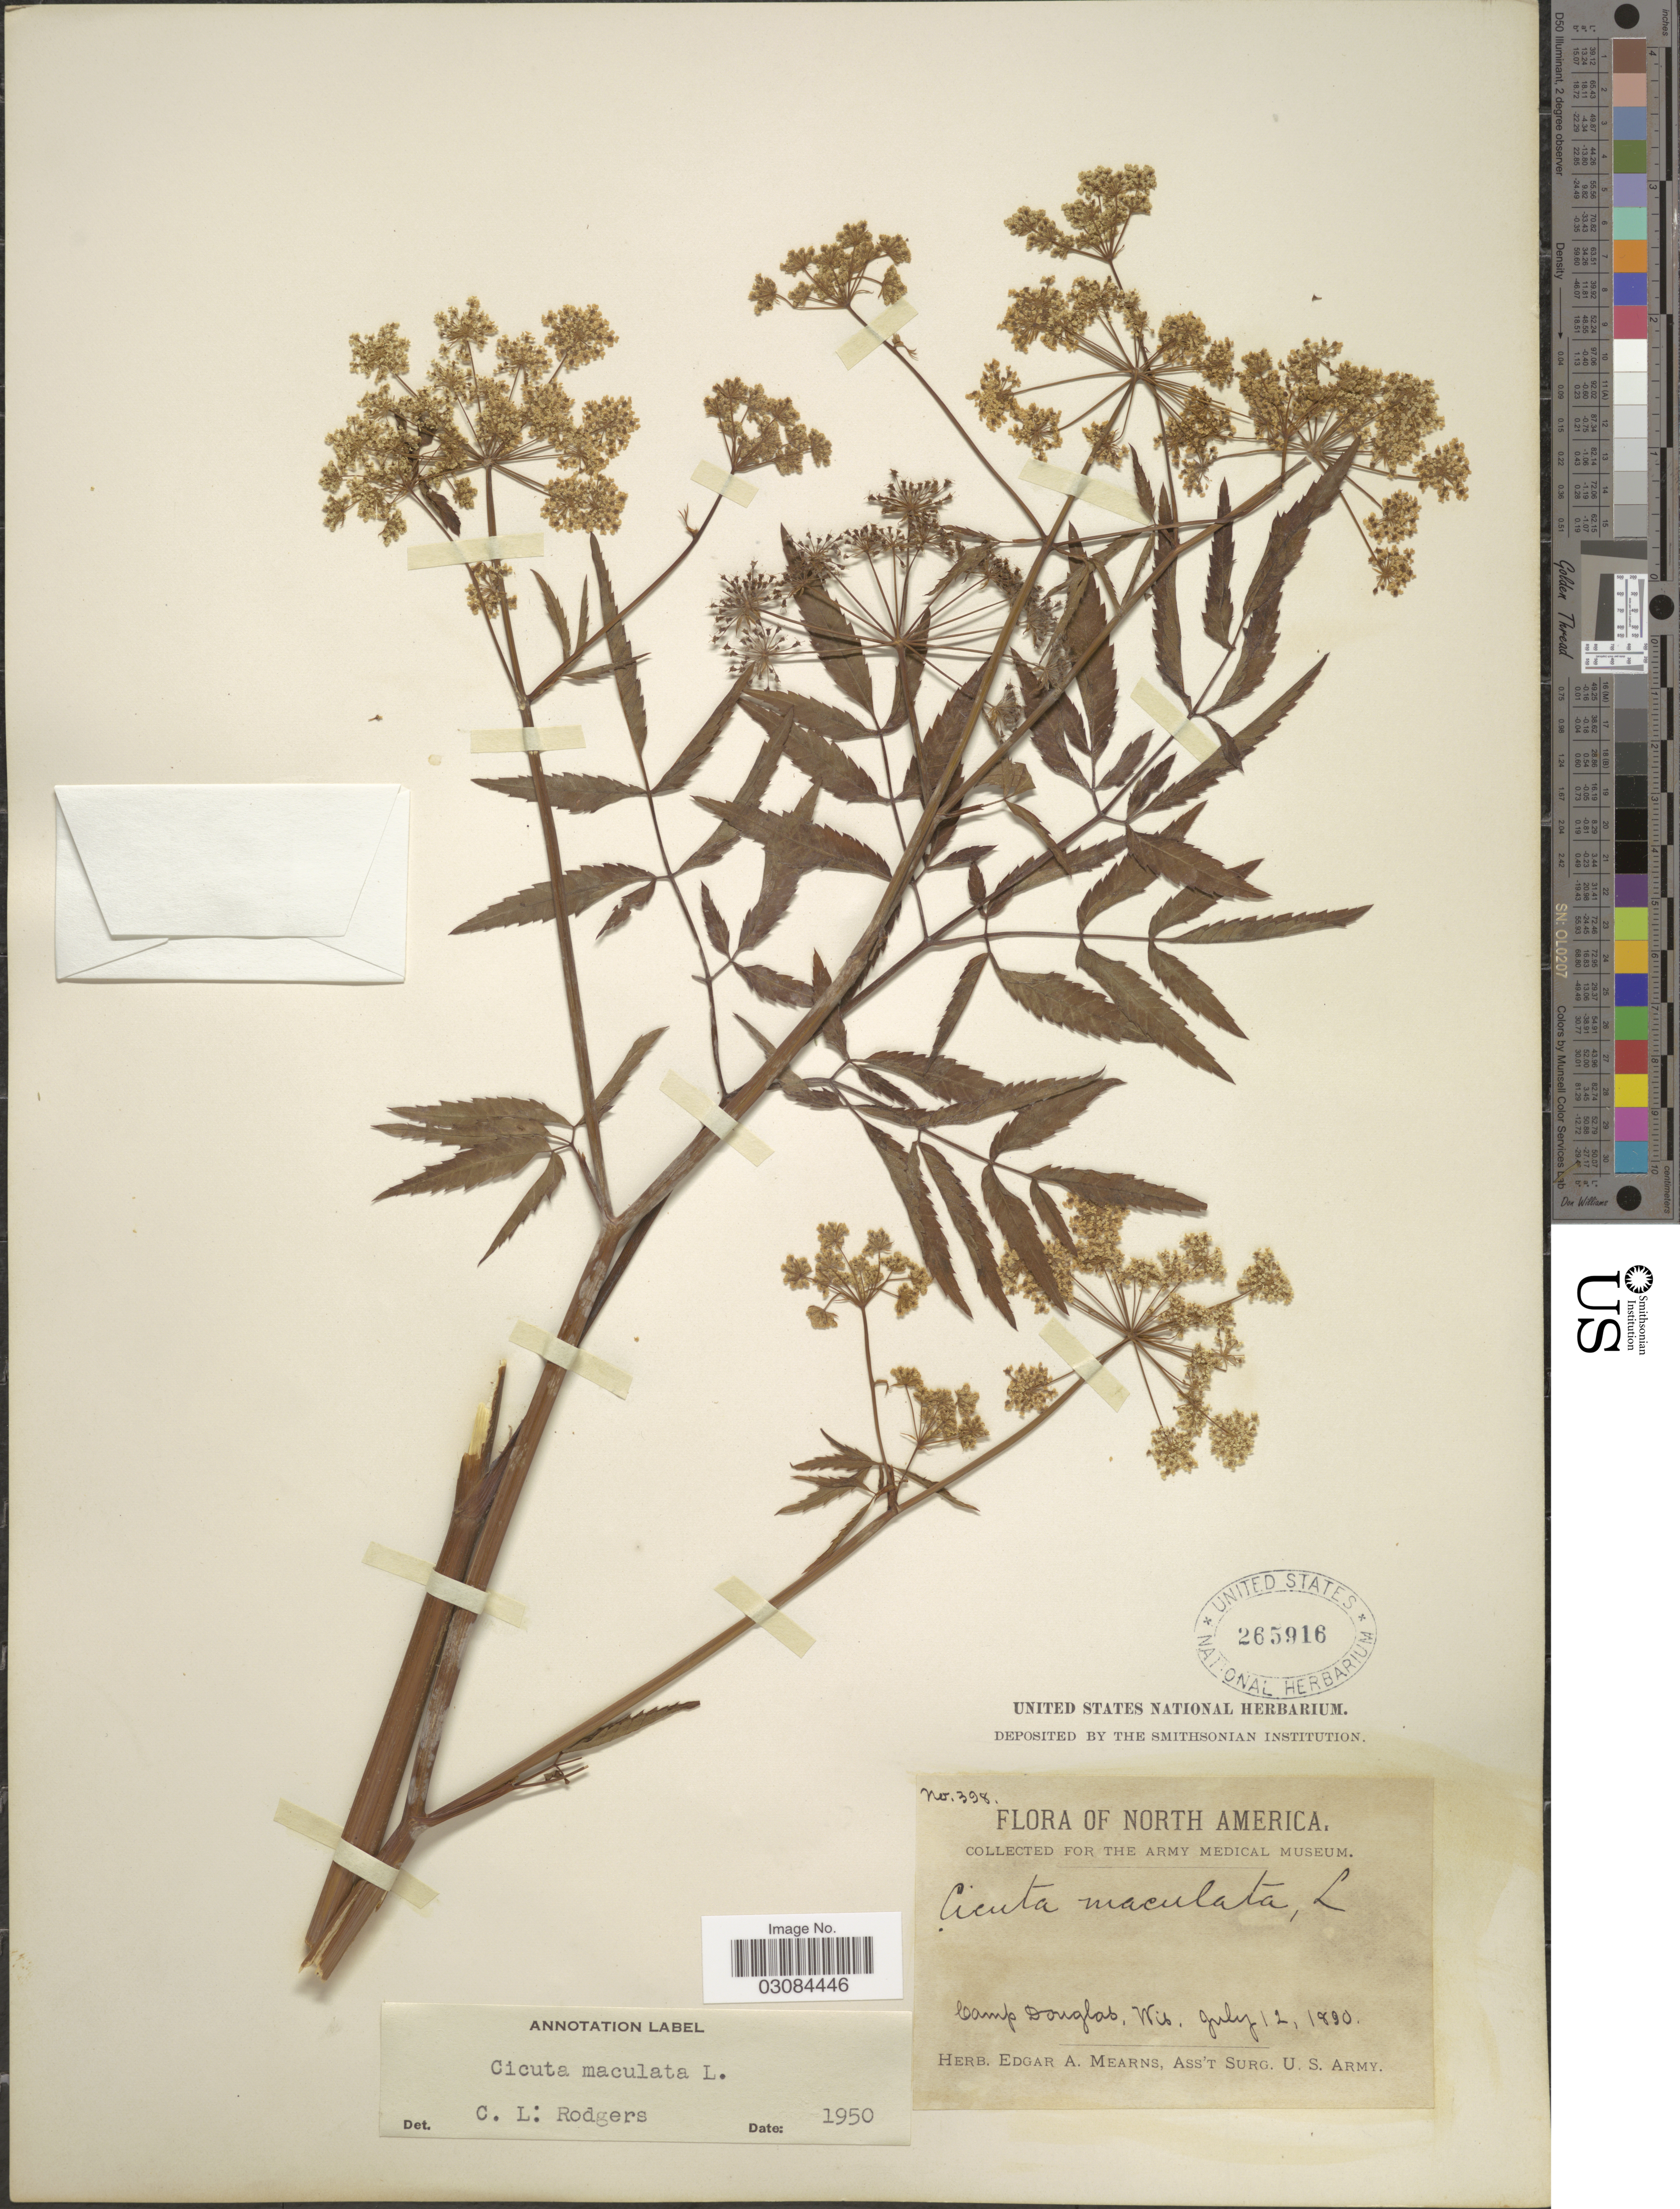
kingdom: Plantae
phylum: Tracheophyta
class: Magnoliopsida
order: Apiales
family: Apiaceae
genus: Cicuta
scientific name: Cicuta maculata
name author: L.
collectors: ex herb. Edgar A. Mearns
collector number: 398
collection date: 1890-07-12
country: United States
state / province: Wisconsin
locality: Camp Douglas, Wis.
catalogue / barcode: US 265916